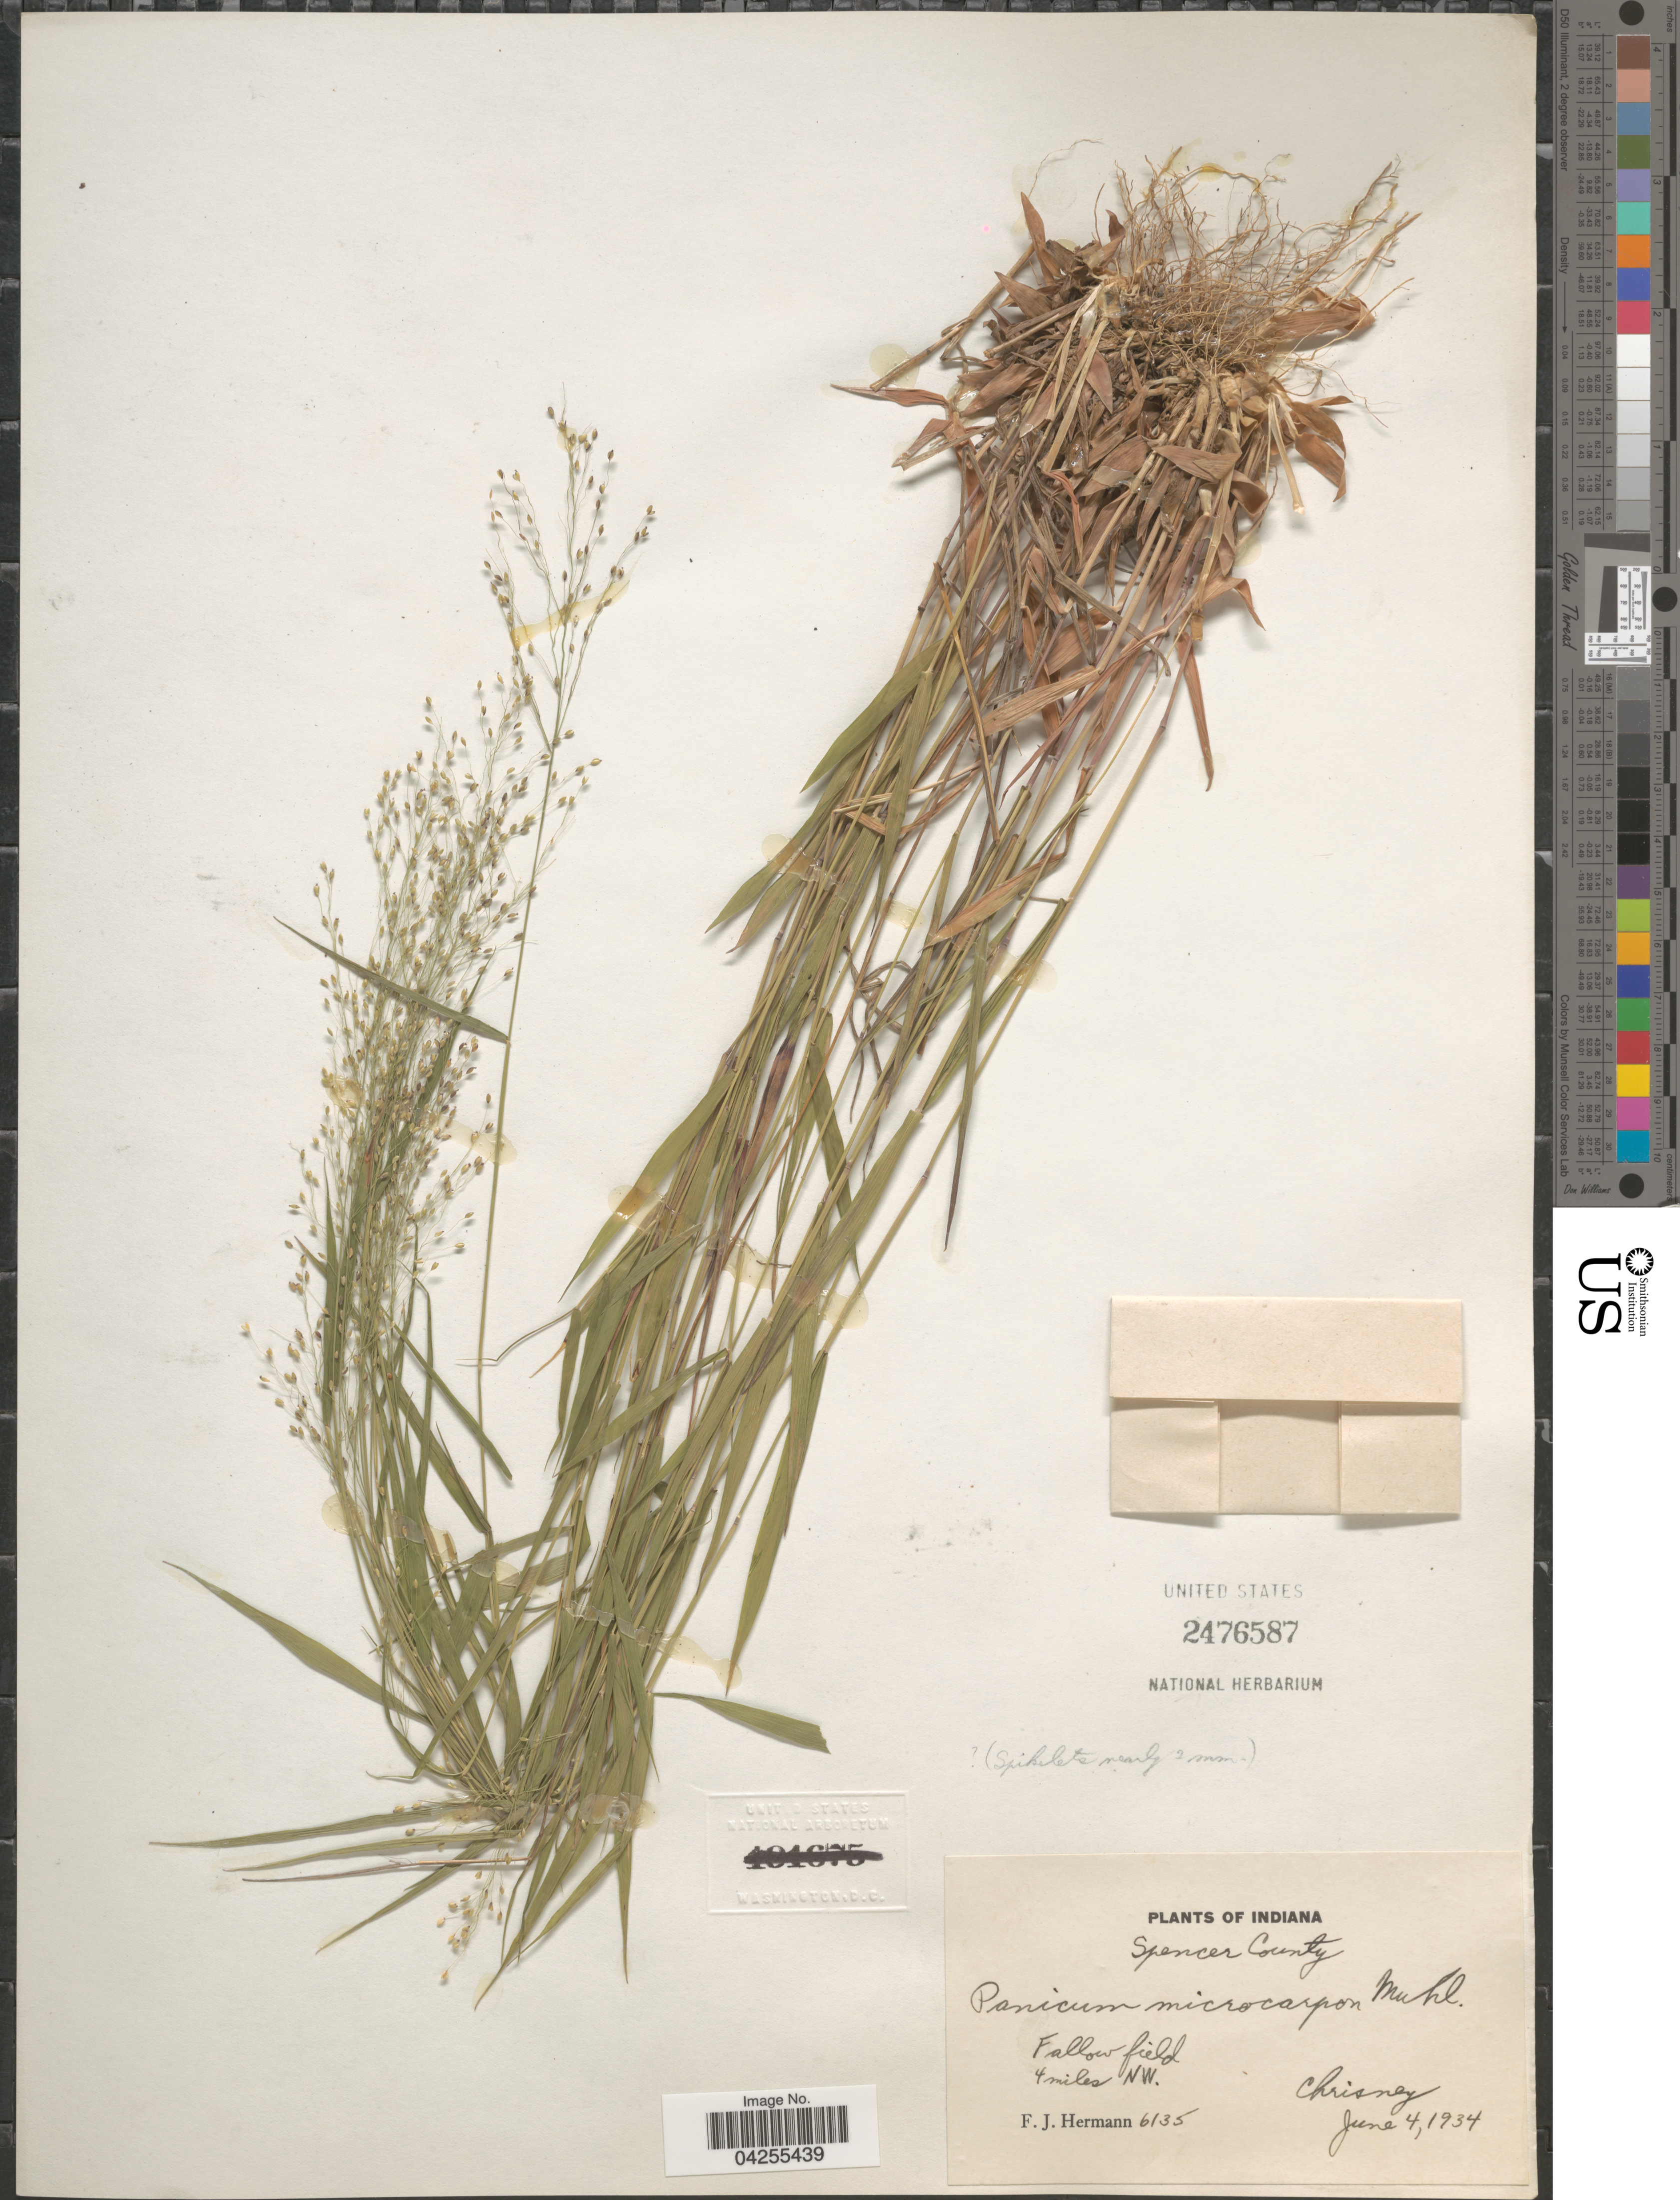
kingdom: Plantae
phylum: Tracheophyta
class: Liliopsida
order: Poales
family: Poaceae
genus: Dichanthelium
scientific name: Dichanthelium dichotomum var. dichotomum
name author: (L.) Gould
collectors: F. J. Hermann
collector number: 6135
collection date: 1934-06-04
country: United States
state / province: Indiana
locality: Spencer County. Fallow field. 4 miles NW. Chrisney.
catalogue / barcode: US 2476587